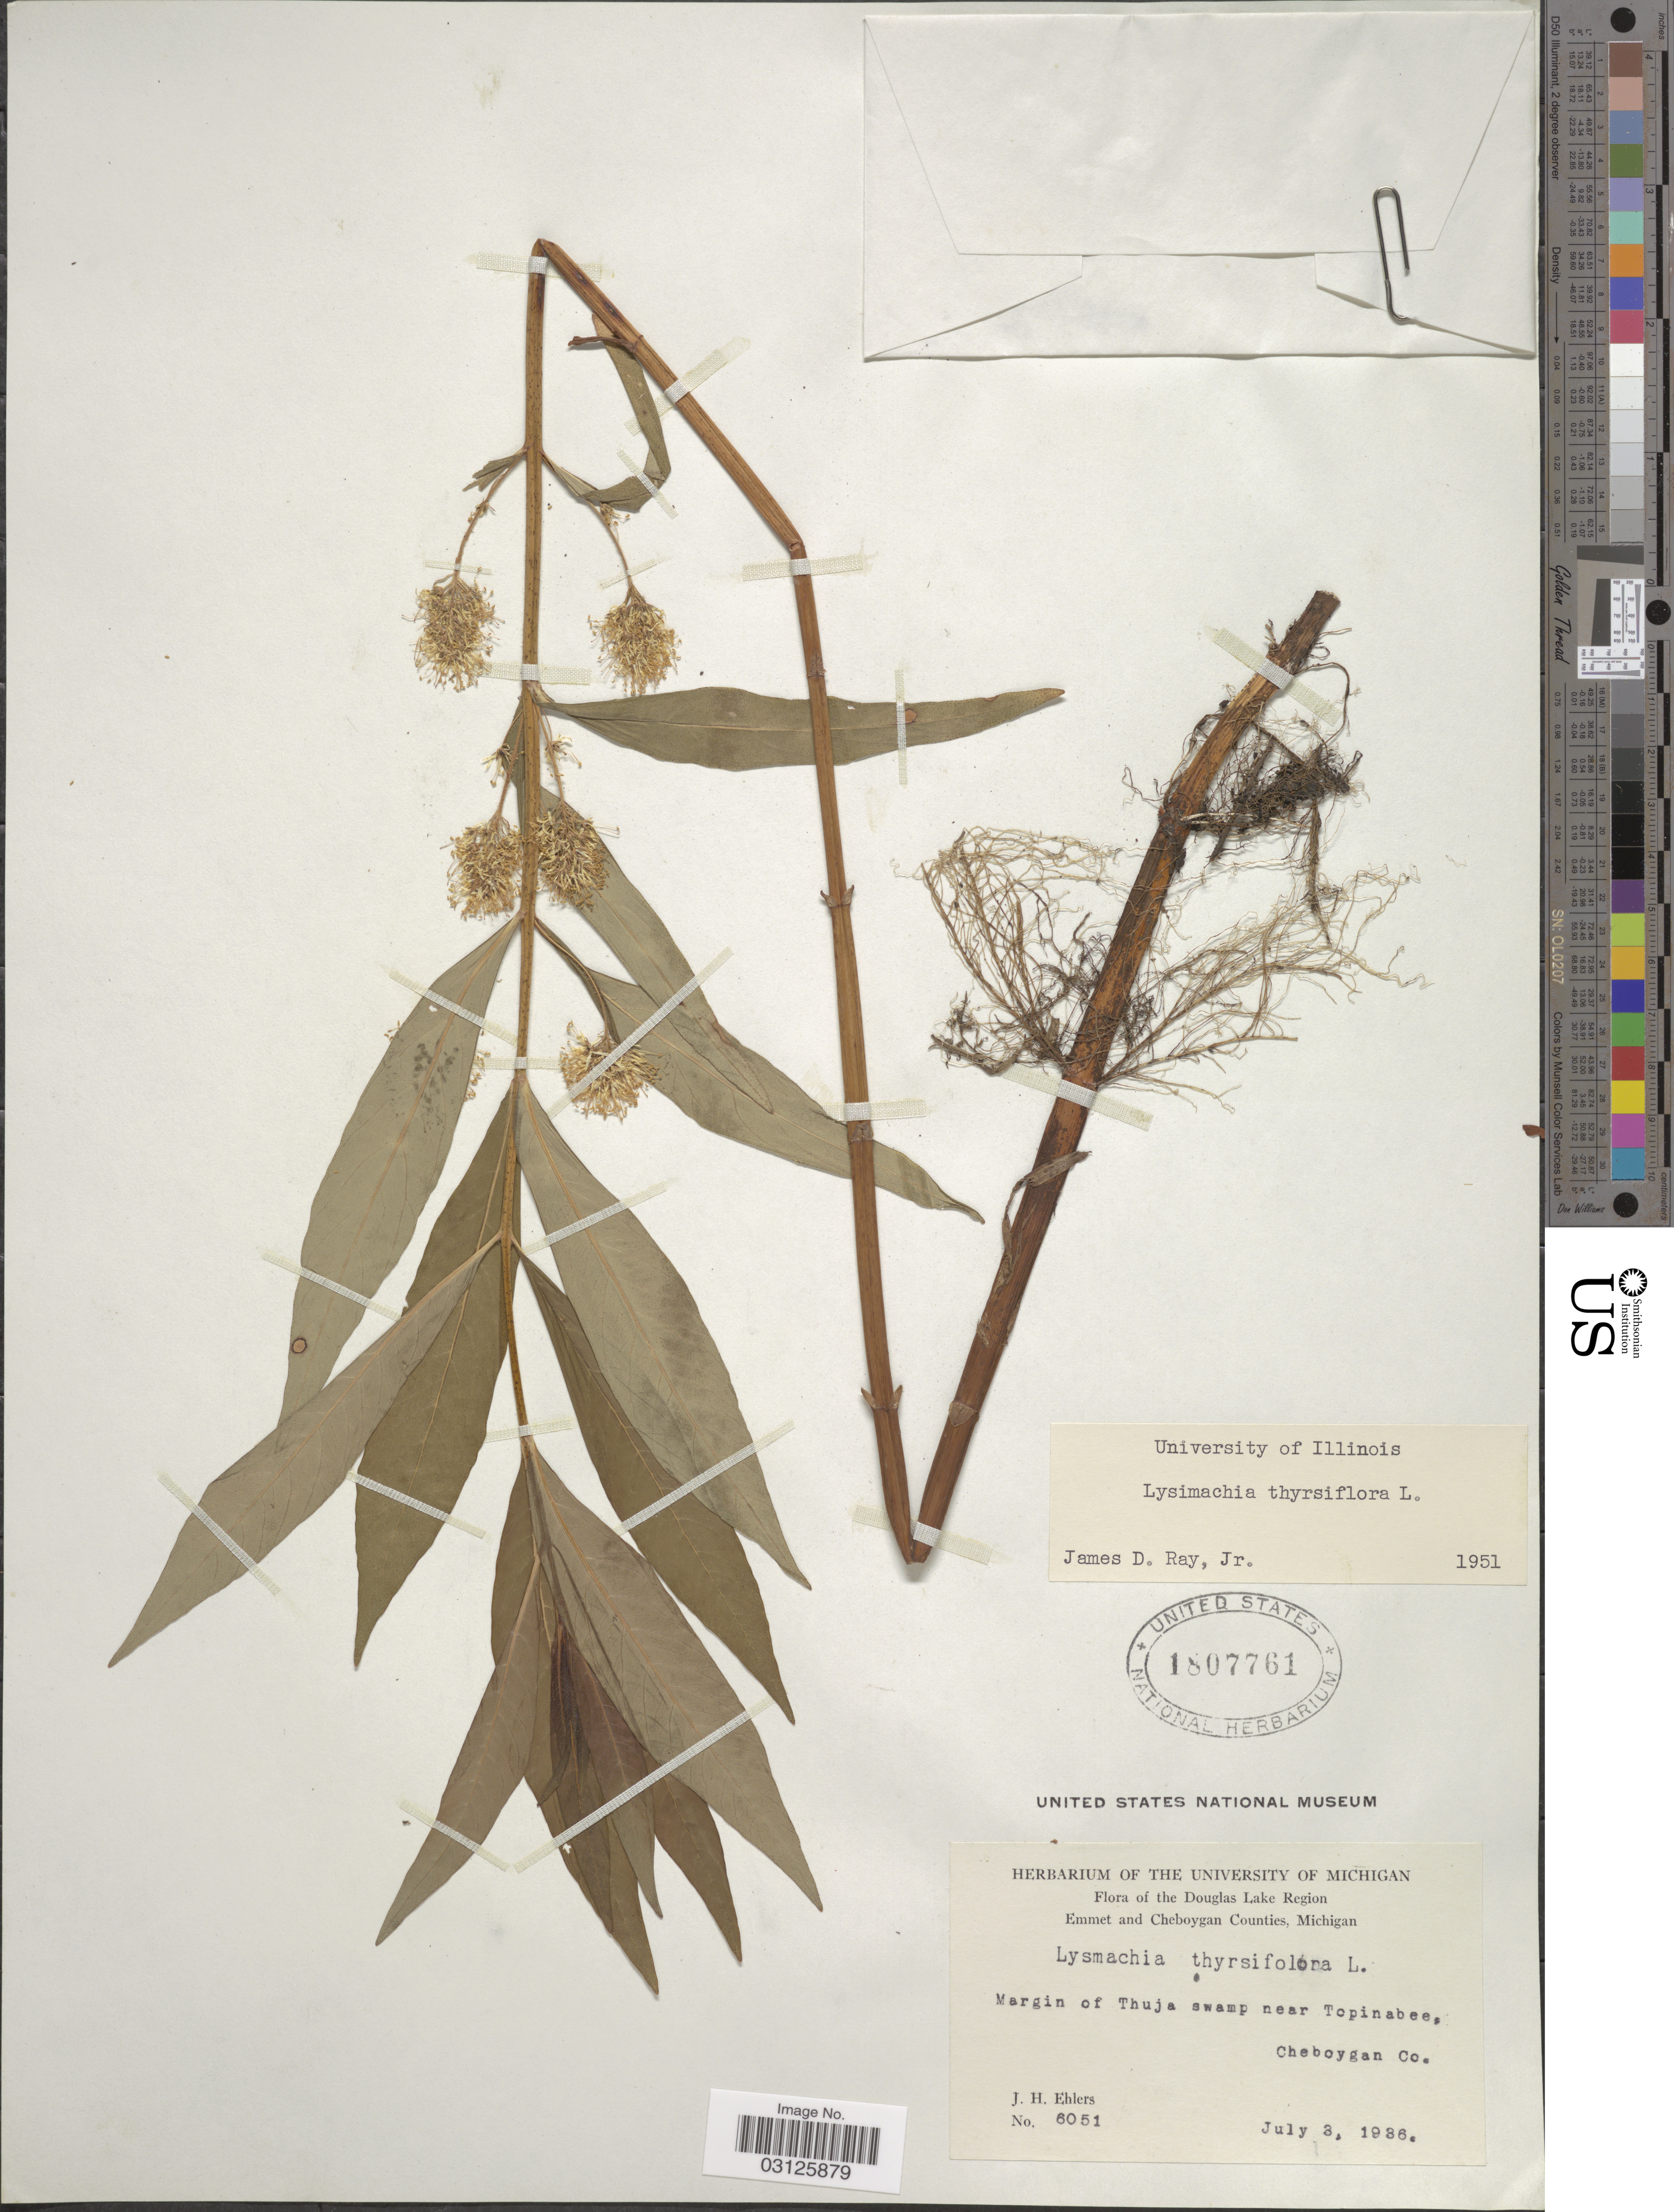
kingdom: Plantae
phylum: Tracheophyta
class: Magnoliopsida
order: Ericales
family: Primulaceae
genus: Lysimachia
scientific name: Lysimachia thyrsiflora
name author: L.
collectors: J. H. Ehlers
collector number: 6051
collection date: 1936-07-03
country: United States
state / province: Michigan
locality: The Douglas Lake Region. Margin of Thuja swamp near Topinabee, Cheboygan Co.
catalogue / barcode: US 1807761